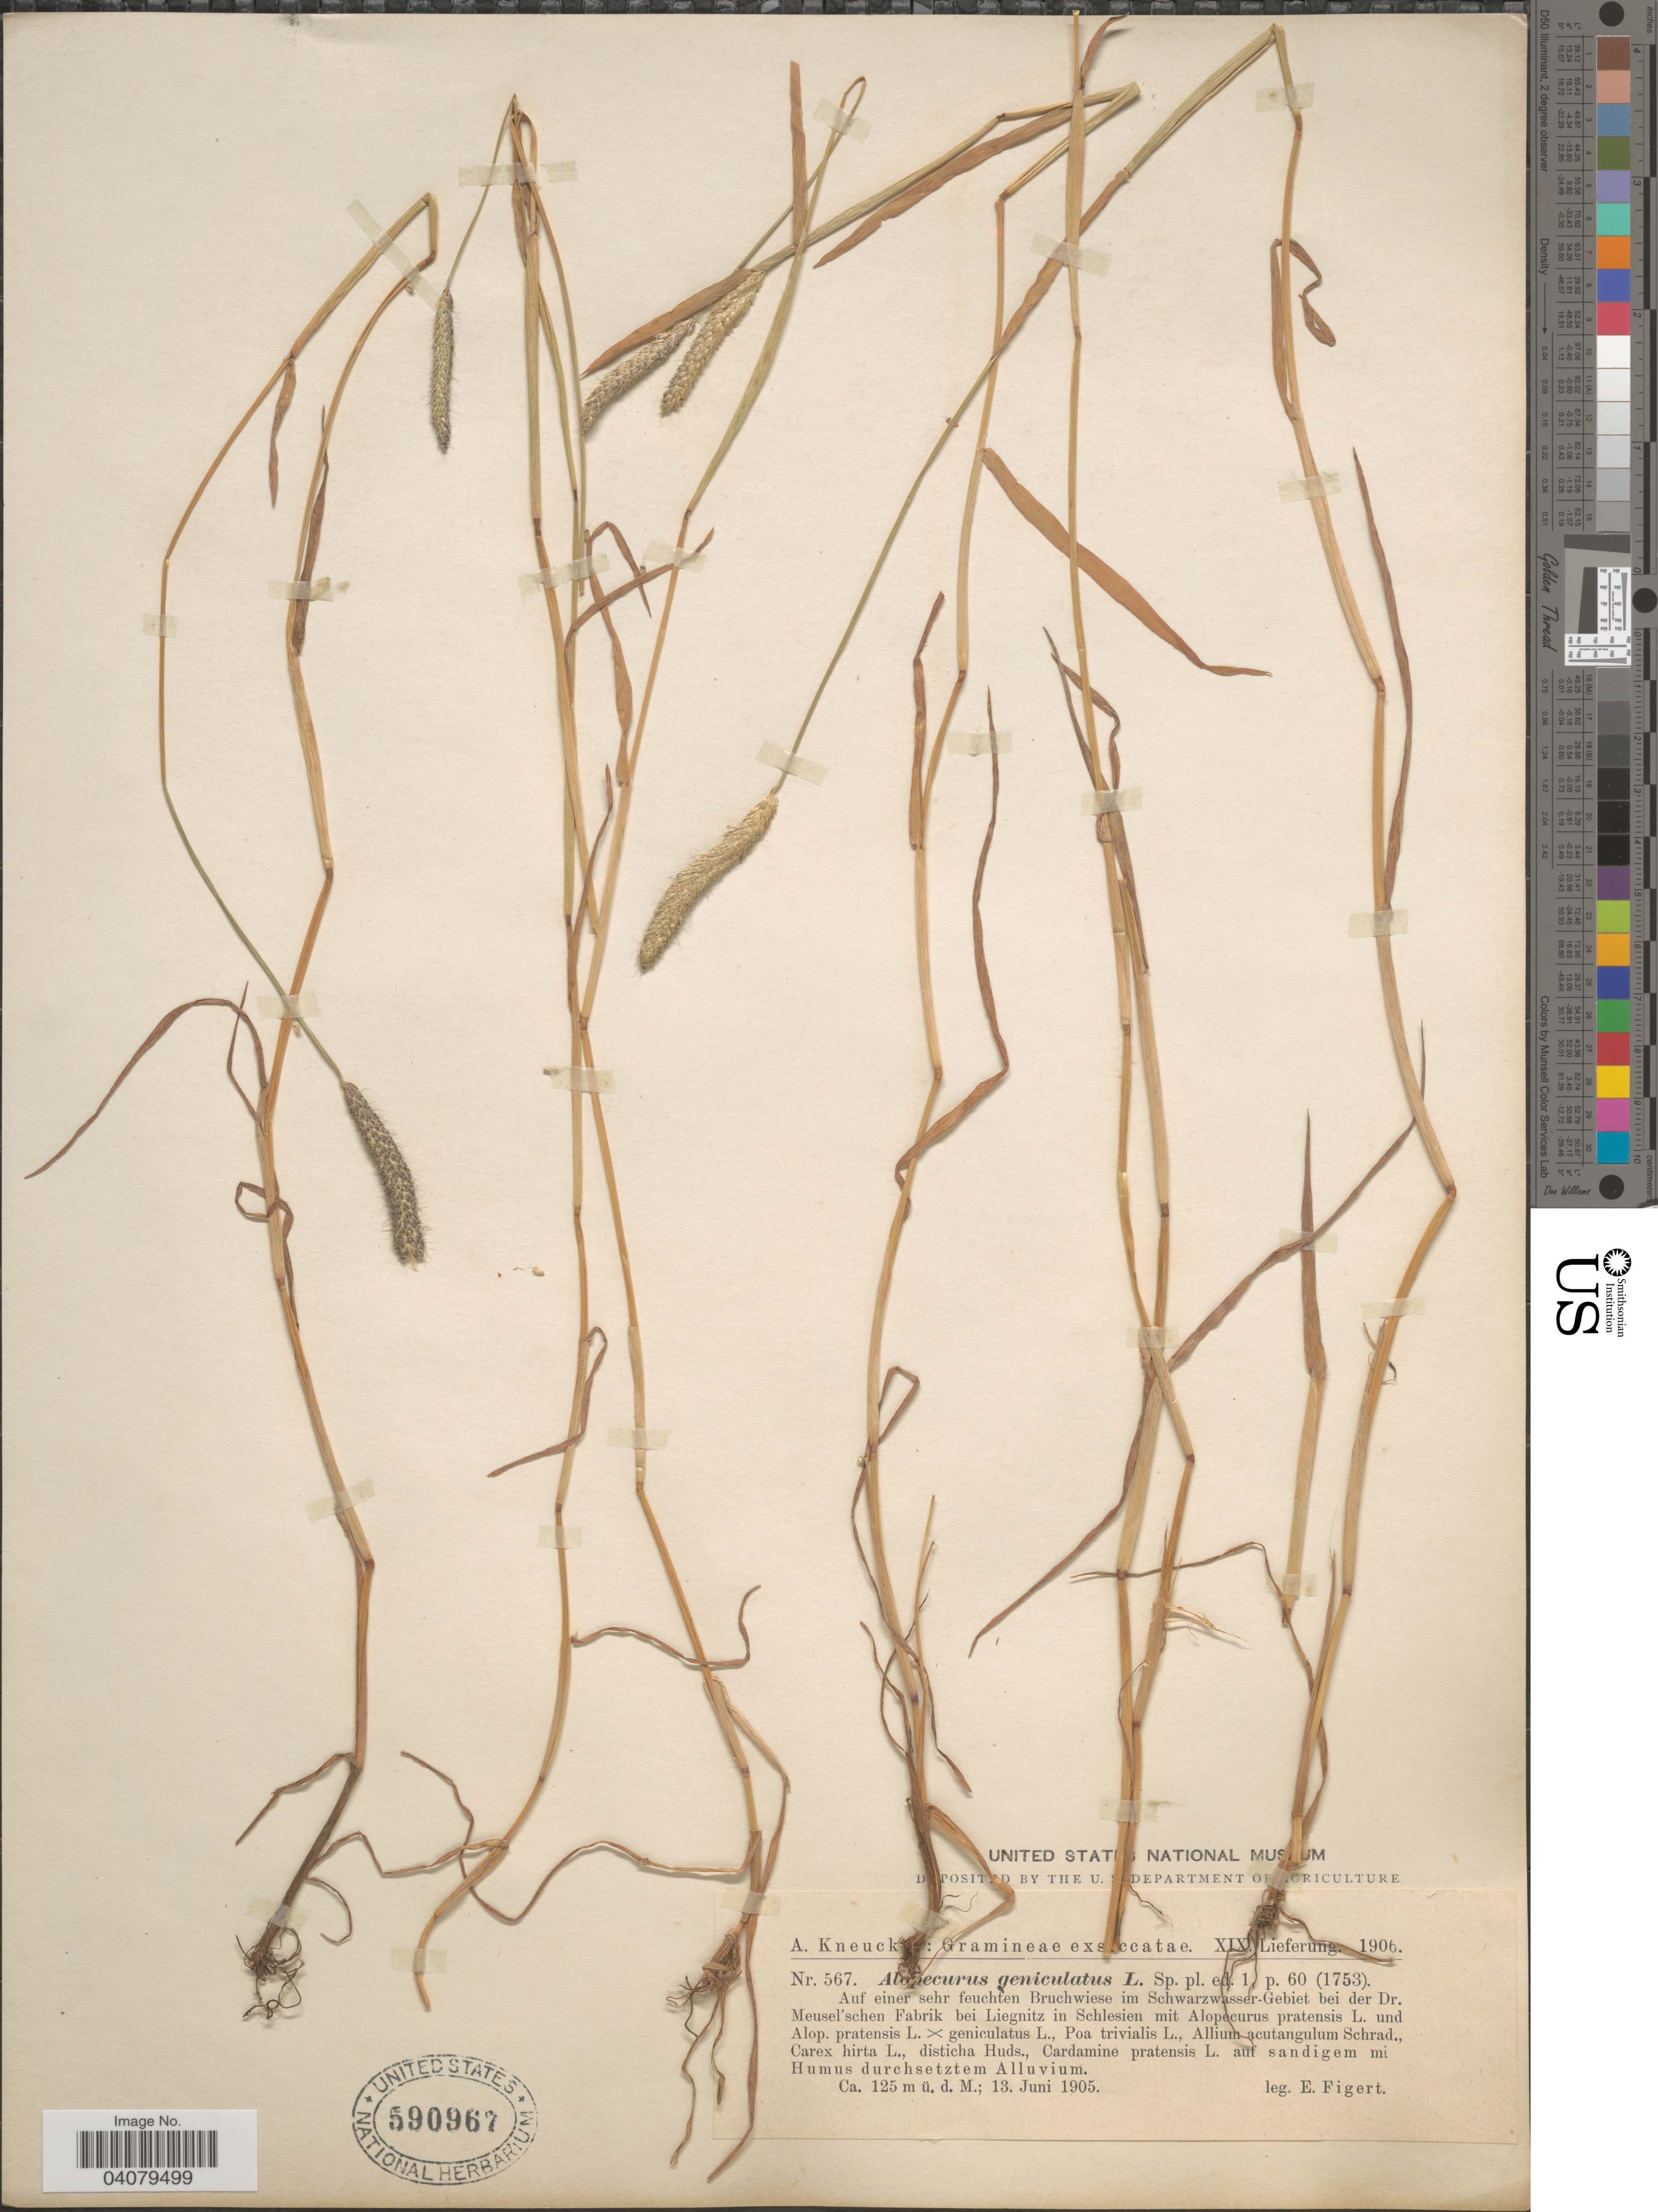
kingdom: Plantae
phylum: Tracheophyta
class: Liliopsida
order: Poales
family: Poaceae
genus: Alopecurus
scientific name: Alopecurus geniculatus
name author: L.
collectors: E. Figert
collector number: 567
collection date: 1905-06-13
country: Germany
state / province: Schleswig-Holstein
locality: Auf einer sehr feuchten Bruchwiese im Schwarzwasser-Gebiet bei der Dr. Meusel'schen Fabrik bei Lignitz in Schlesien.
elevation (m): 125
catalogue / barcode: US 590967